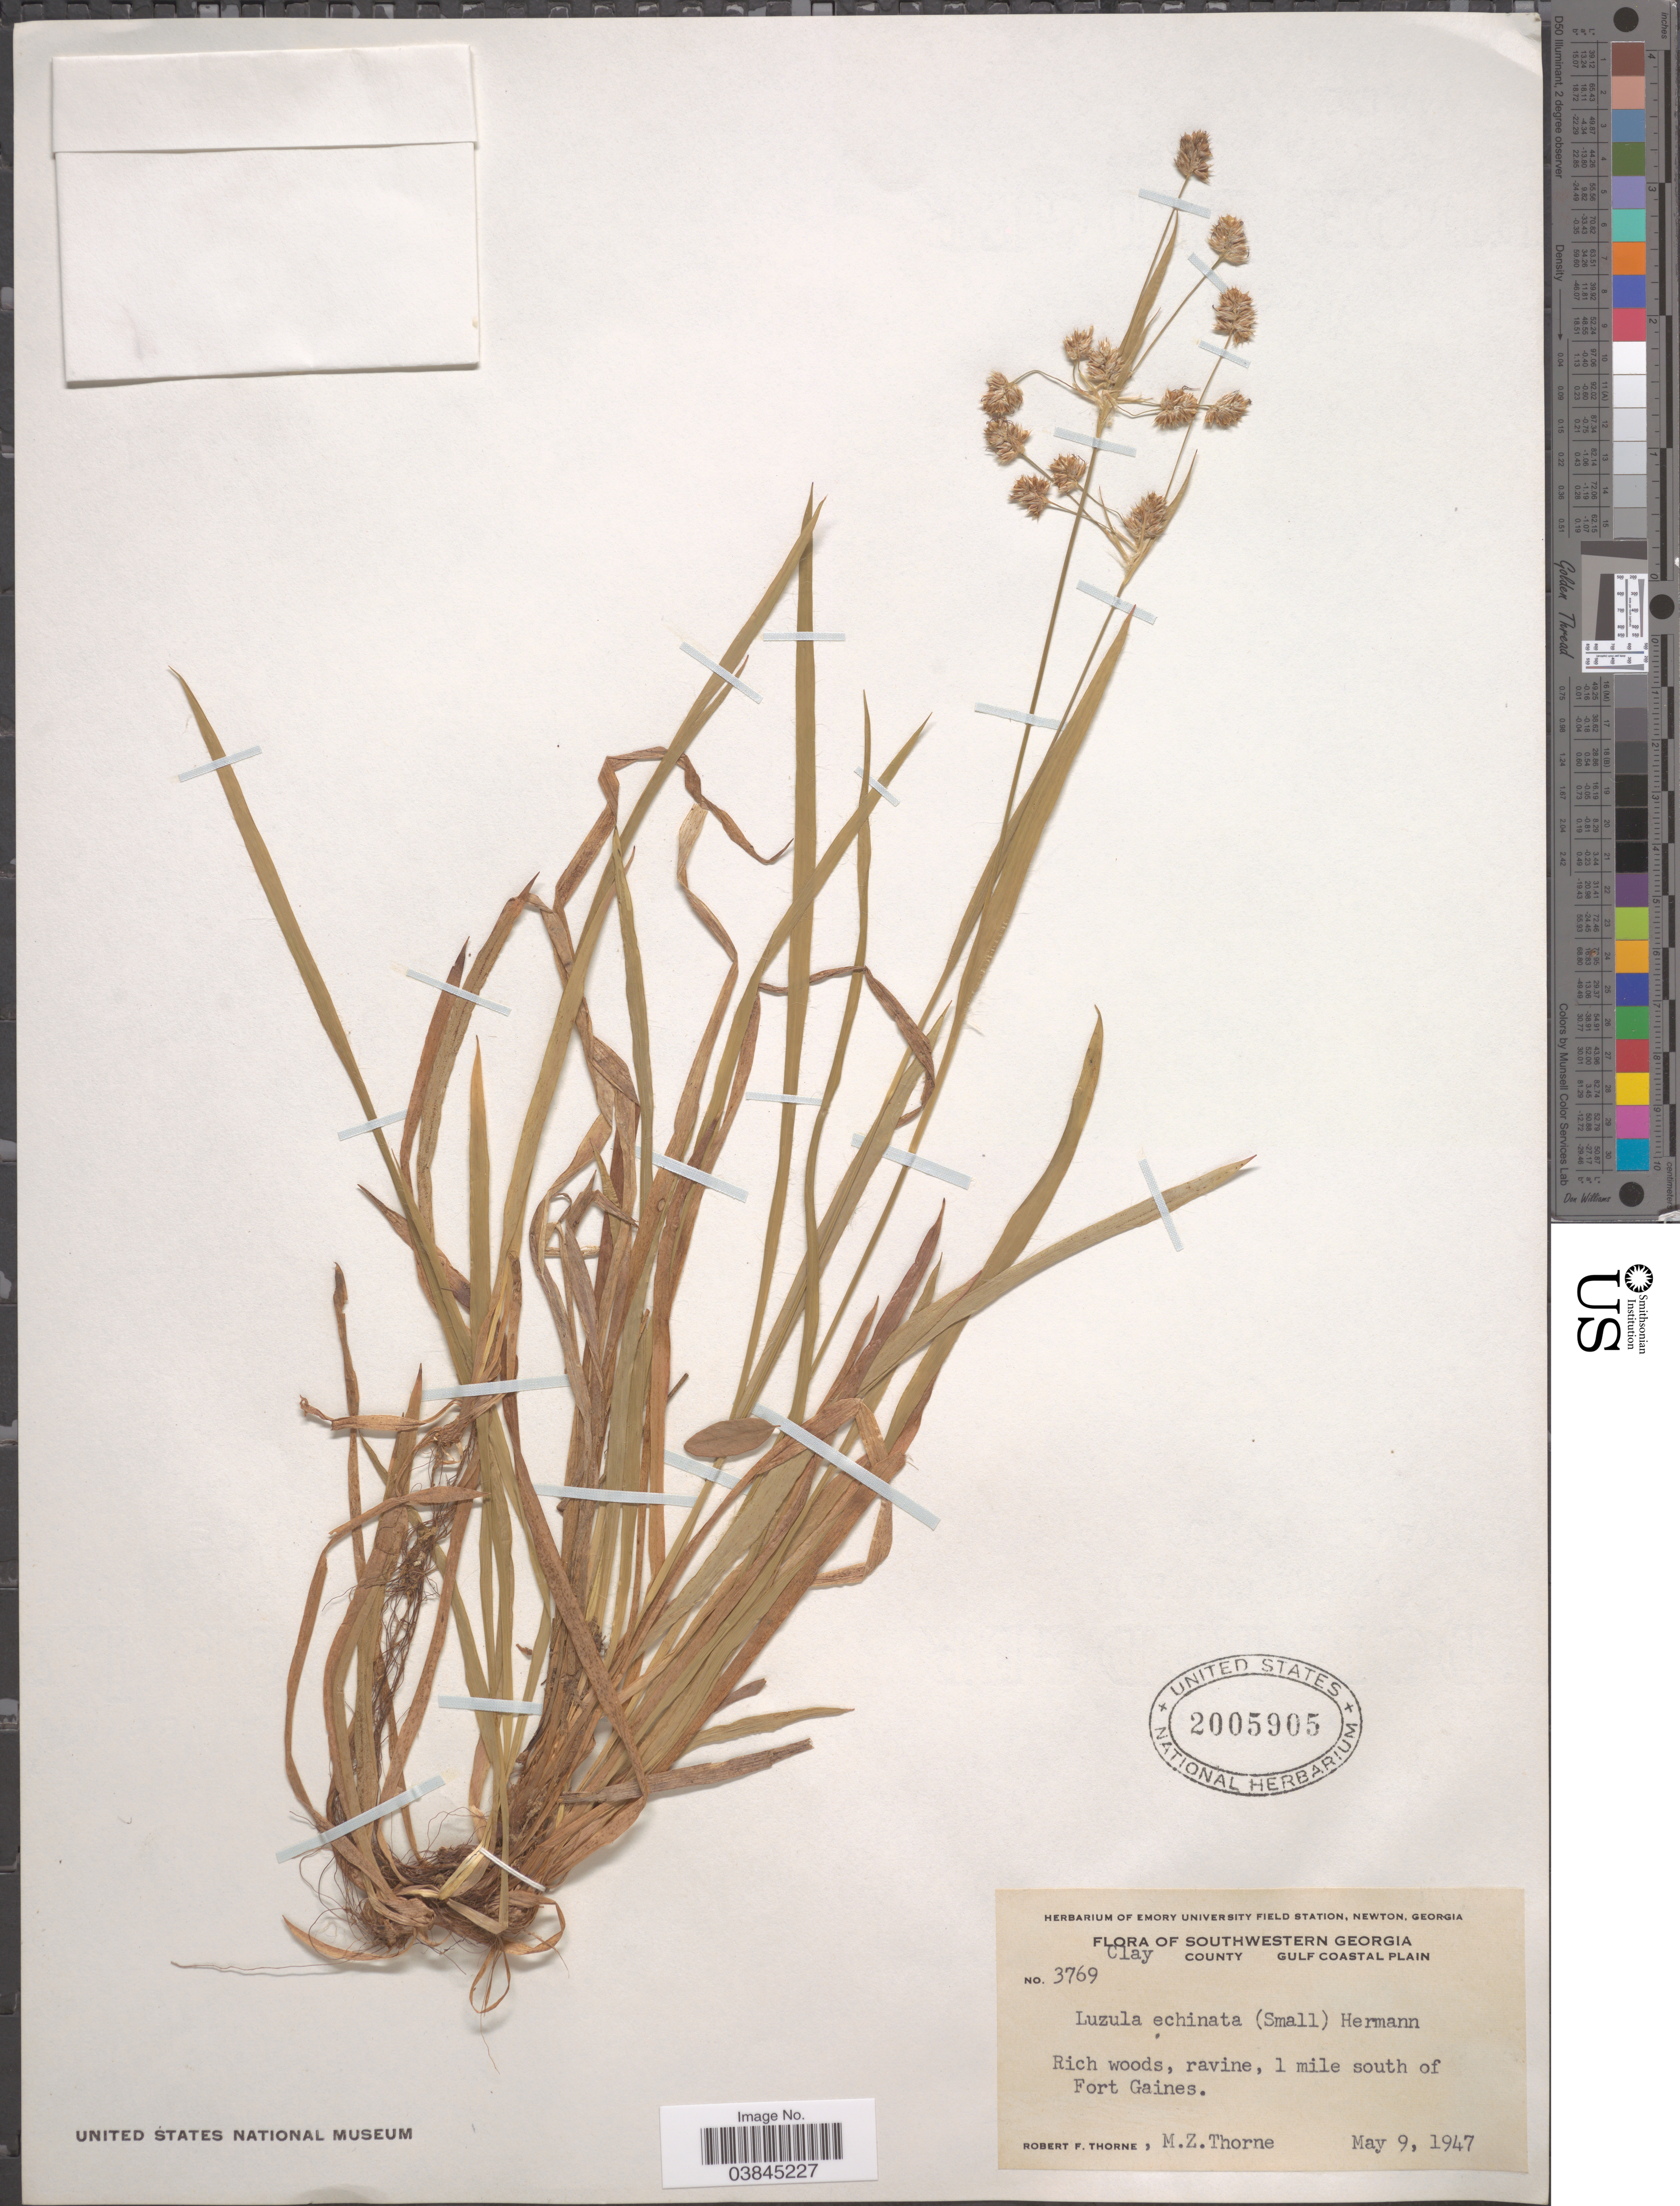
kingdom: Plantae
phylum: Tracheophyta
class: Liliopsida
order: Poales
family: Juncaceae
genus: Luzula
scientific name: Luzula campestris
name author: (L.) DC.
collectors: R. F. Thorne & M. Thorne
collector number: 3769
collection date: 1947-05-09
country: United States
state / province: Georgia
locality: Southwestern Georgia. Clay County Gulf Coastal Plain. 1 mile south of Fort Gaines.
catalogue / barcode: US 2005905